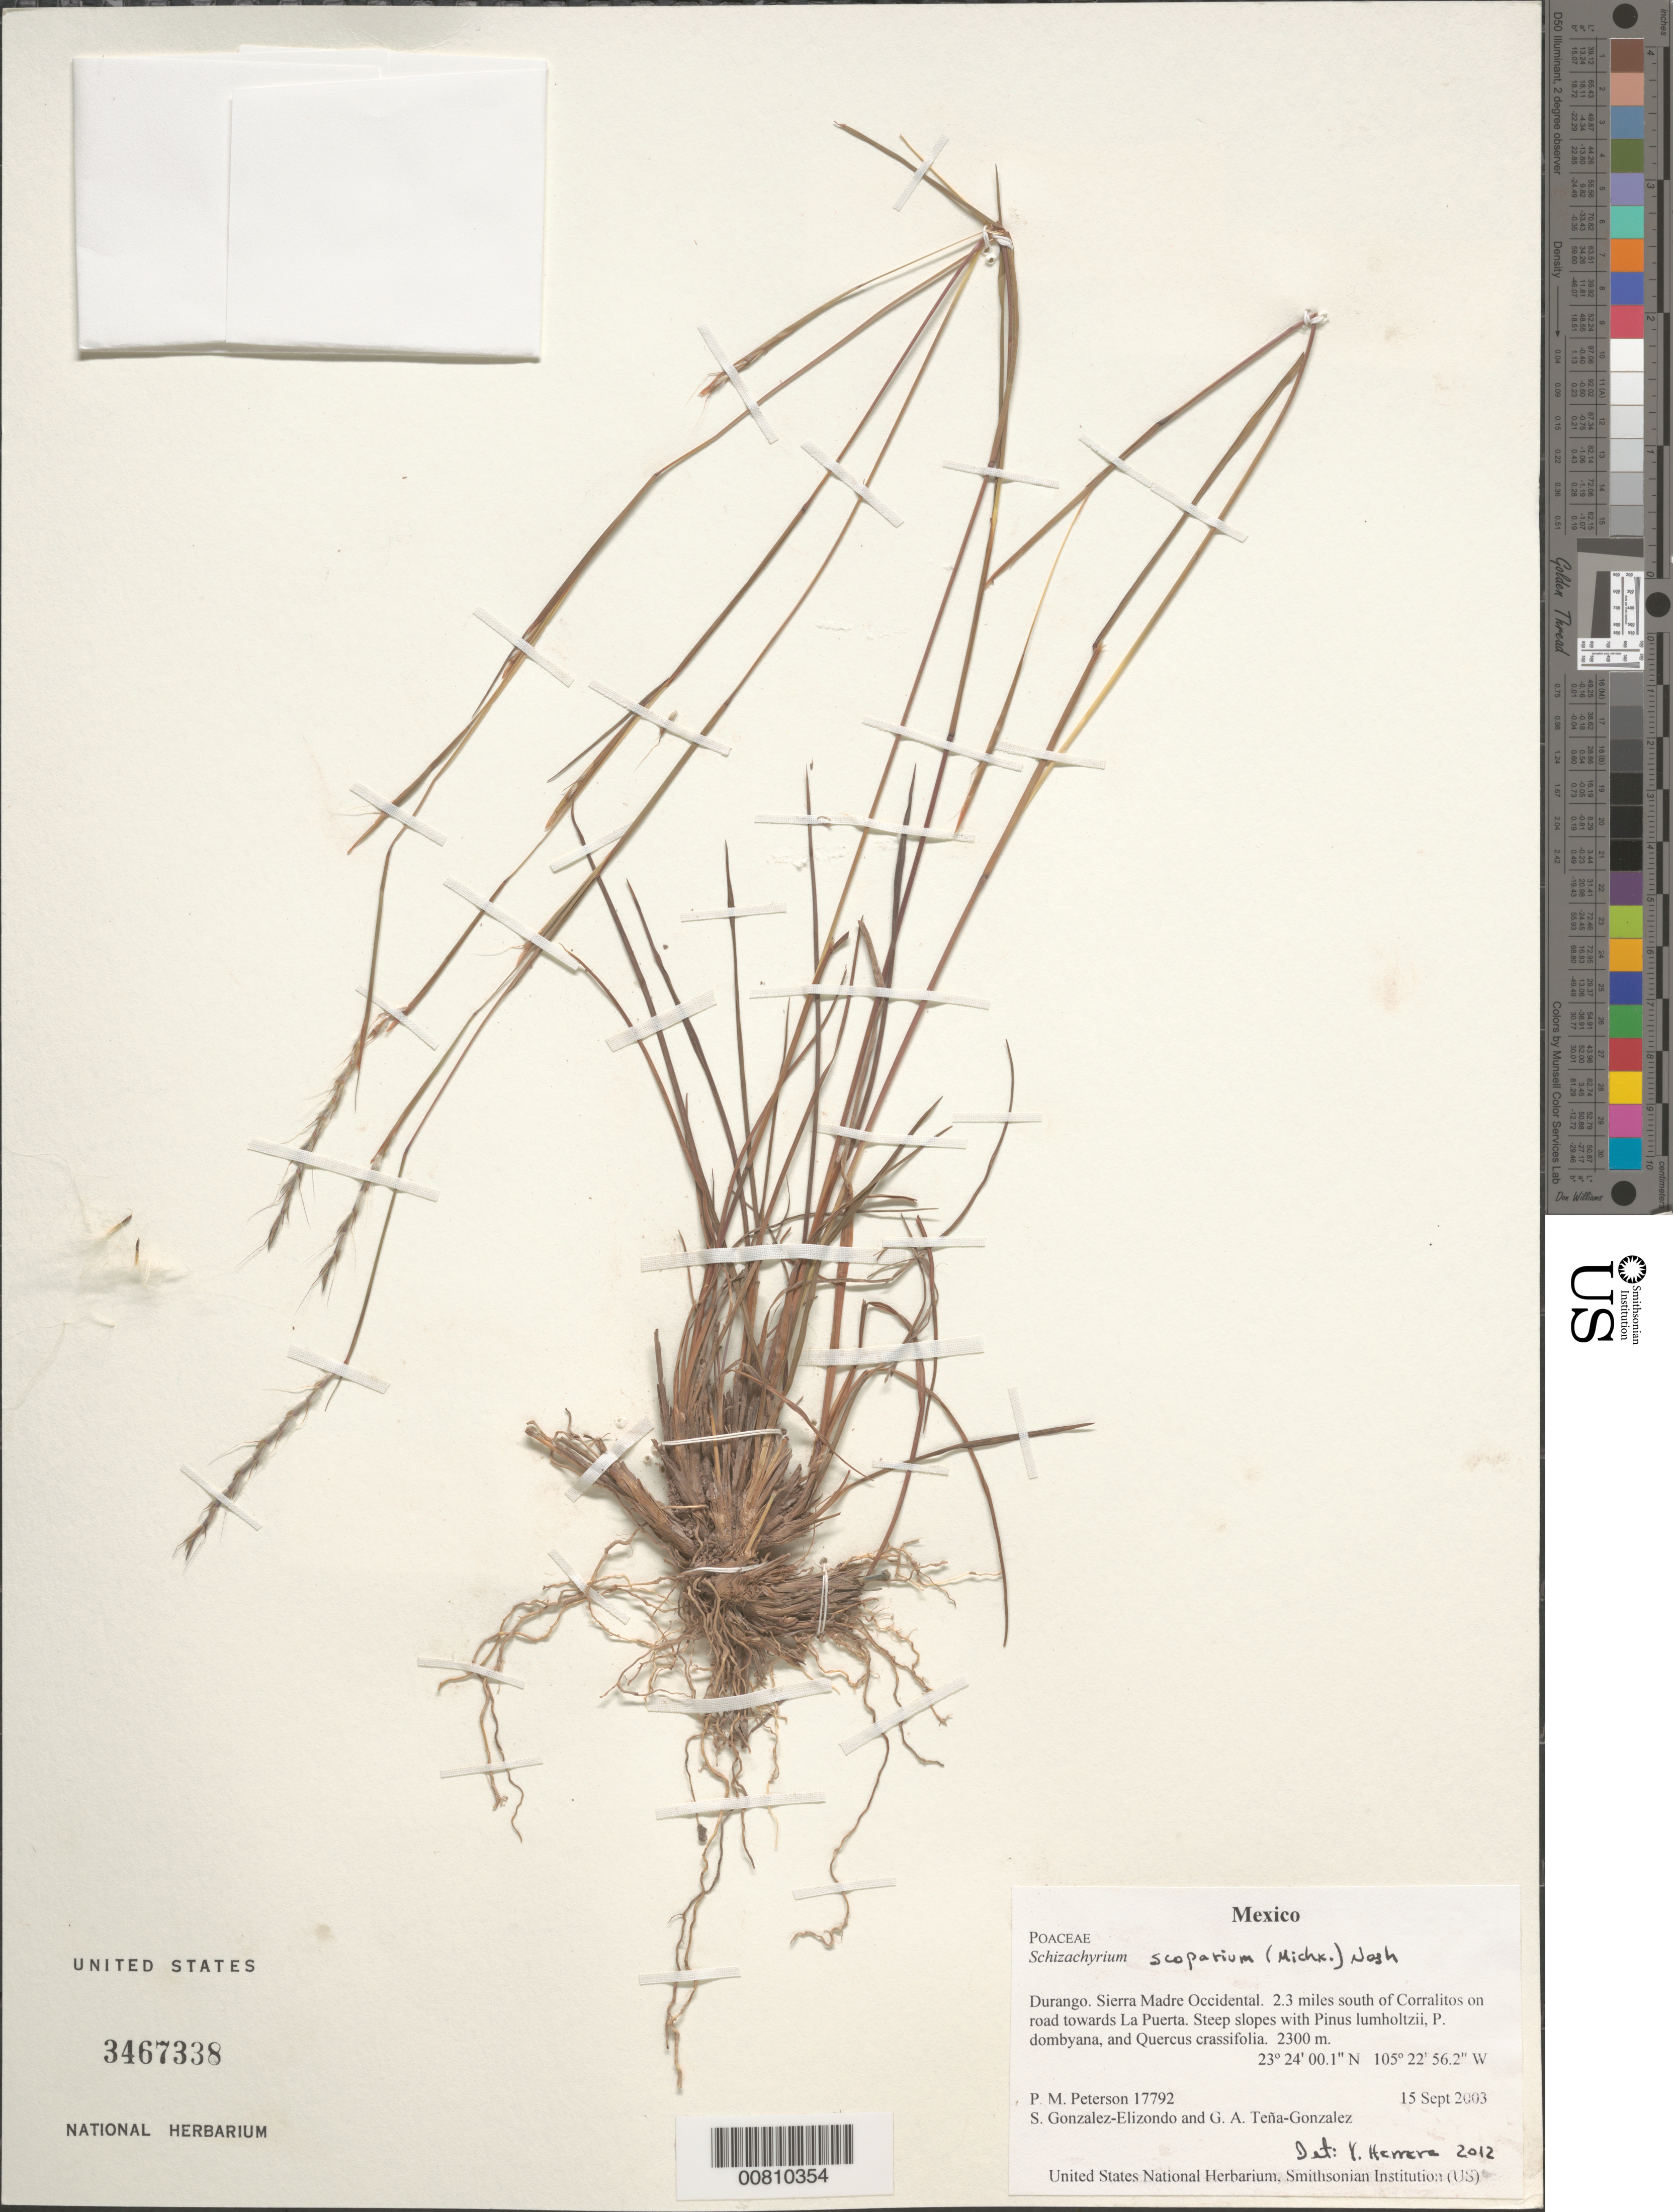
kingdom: Plantae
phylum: Tracheophyta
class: Liliopsida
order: Poales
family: Poaceae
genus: Schizachyrium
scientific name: Schizachyrium scoparium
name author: (Michx.) Nash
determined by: Herrera Arrieta, Y., (CIIDIR), Instituto Politecnico Nacional (MEXICO)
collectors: P. M. Peterson, M. S. González-Elizondo & G. Teña-Gonzalez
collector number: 17792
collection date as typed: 15 Sep 2003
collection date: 2003-09-15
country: Mexico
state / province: Durango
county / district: Sierra Madre Occidental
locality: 2.3 miles south of Corralitos on road towards La Puerta. Steep slopes with Pinus lumholtzii, P. dombyana, and Quercus crassifolia.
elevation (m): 2300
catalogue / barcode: US 3467338